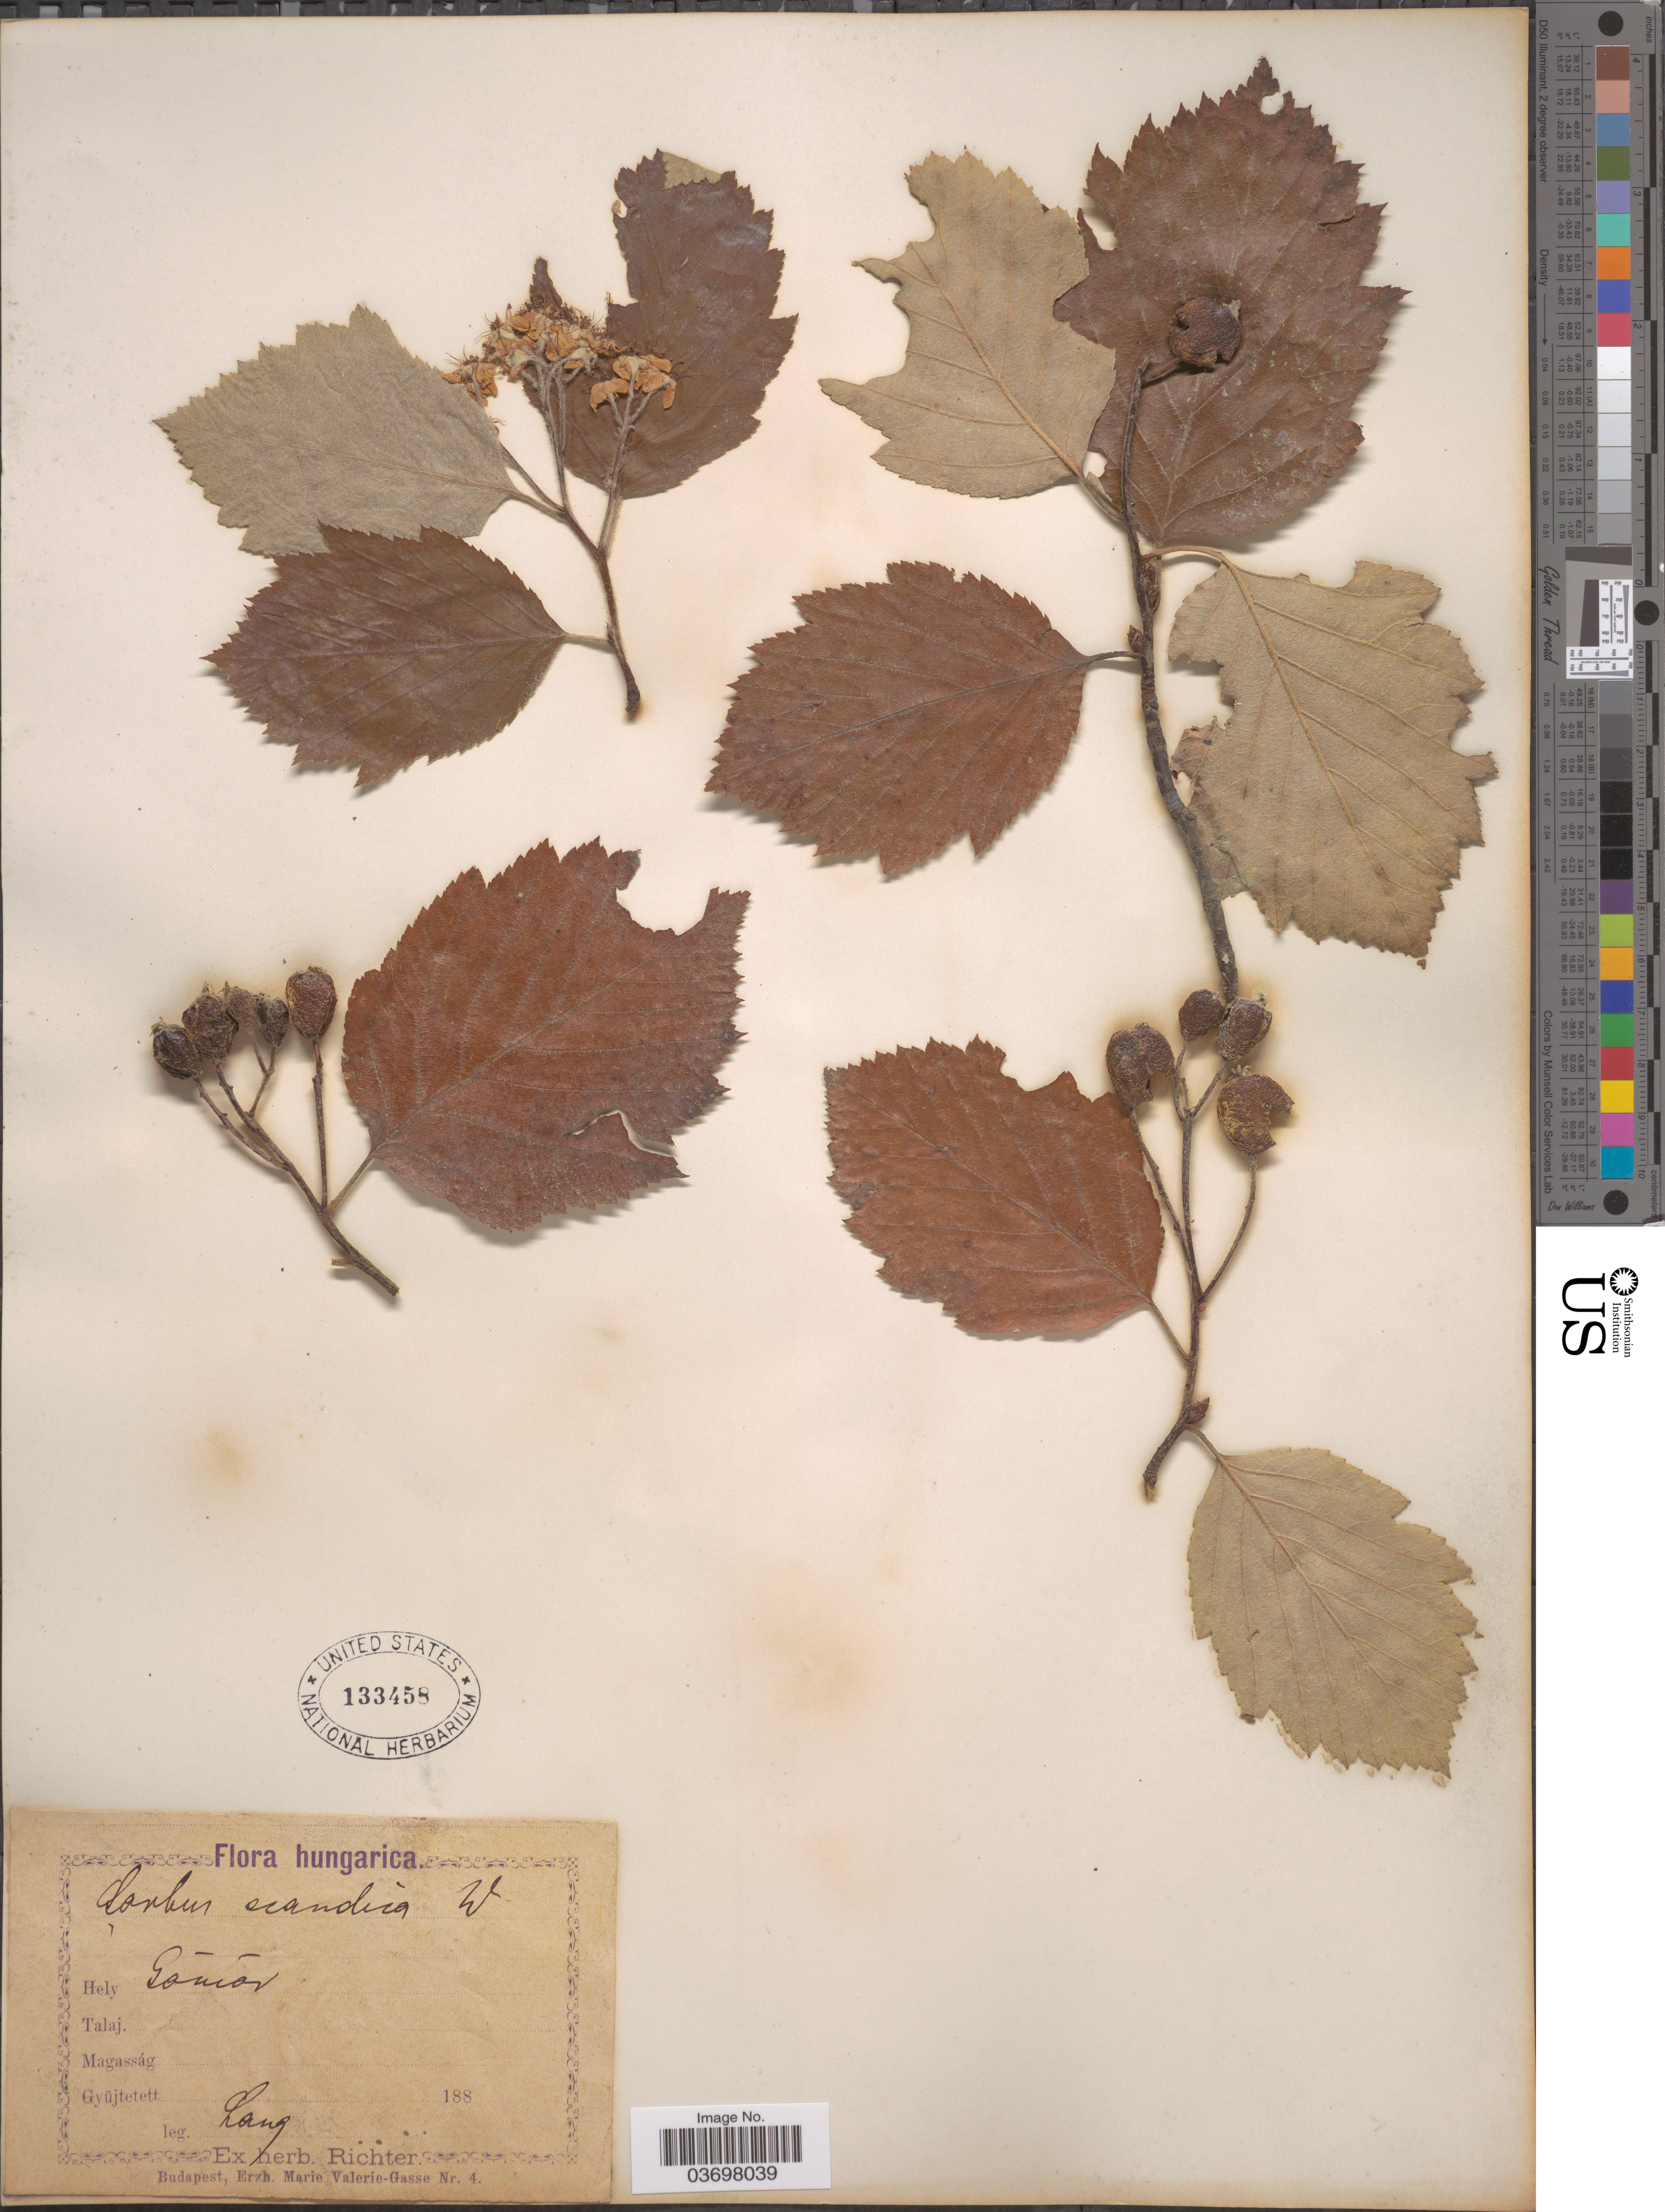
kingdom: Plantae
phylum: Tracheophyta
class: Magnoliopsida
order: Rosales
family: Rosaceae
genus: Sorbus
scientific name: Sorbus scandica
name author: H.J. Coste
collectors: -- Lang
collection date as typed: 188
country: Hungary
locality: Gāniār [interpreted].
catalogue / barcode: US 133458